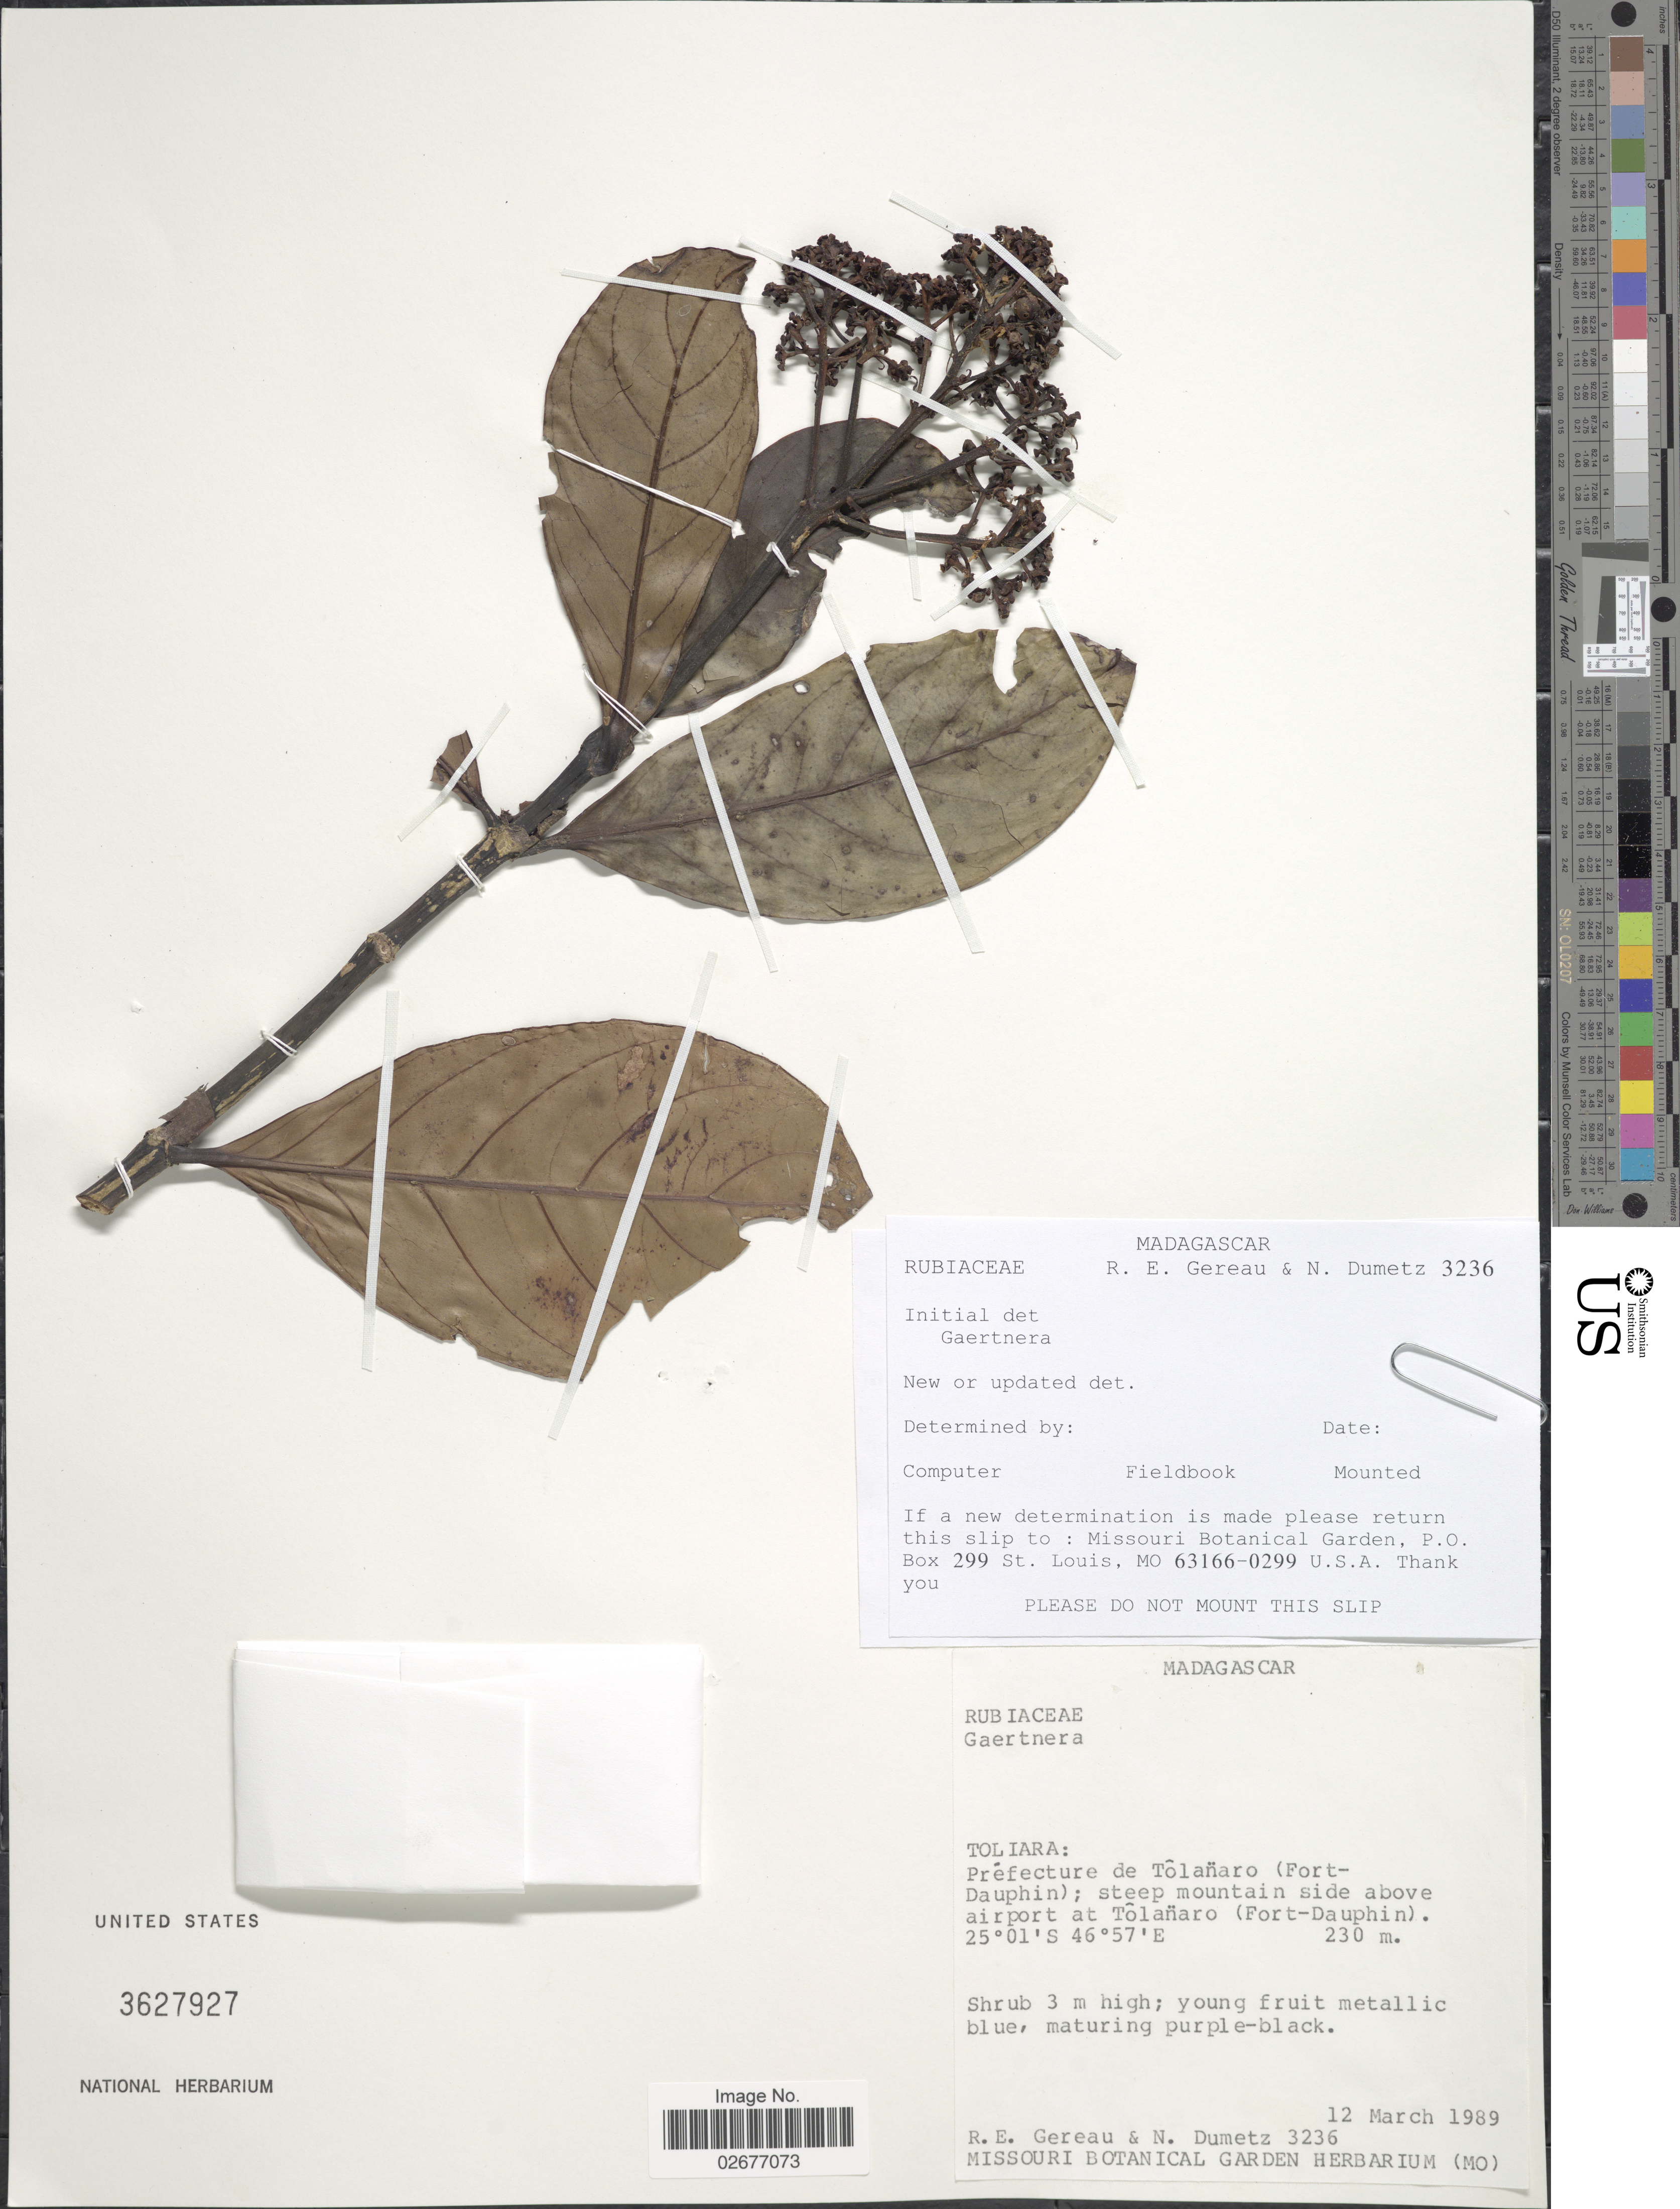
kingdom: Plantae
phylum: Tracheophyta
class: Magnoliopsida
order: Gentianales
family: Rubiaceae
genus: Gaertnera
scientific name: Gaertnera sp.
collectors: R. Gereau & N. Dumetz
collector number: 3236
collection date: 1989-03-12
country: Madagascar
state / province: Anosy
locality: Prefecture de Tolanaro (Fort-Dauphin) steep mountain side above airport at Tolanaro (Fort-Dauphin)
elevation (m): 230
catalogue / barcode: US 3627927